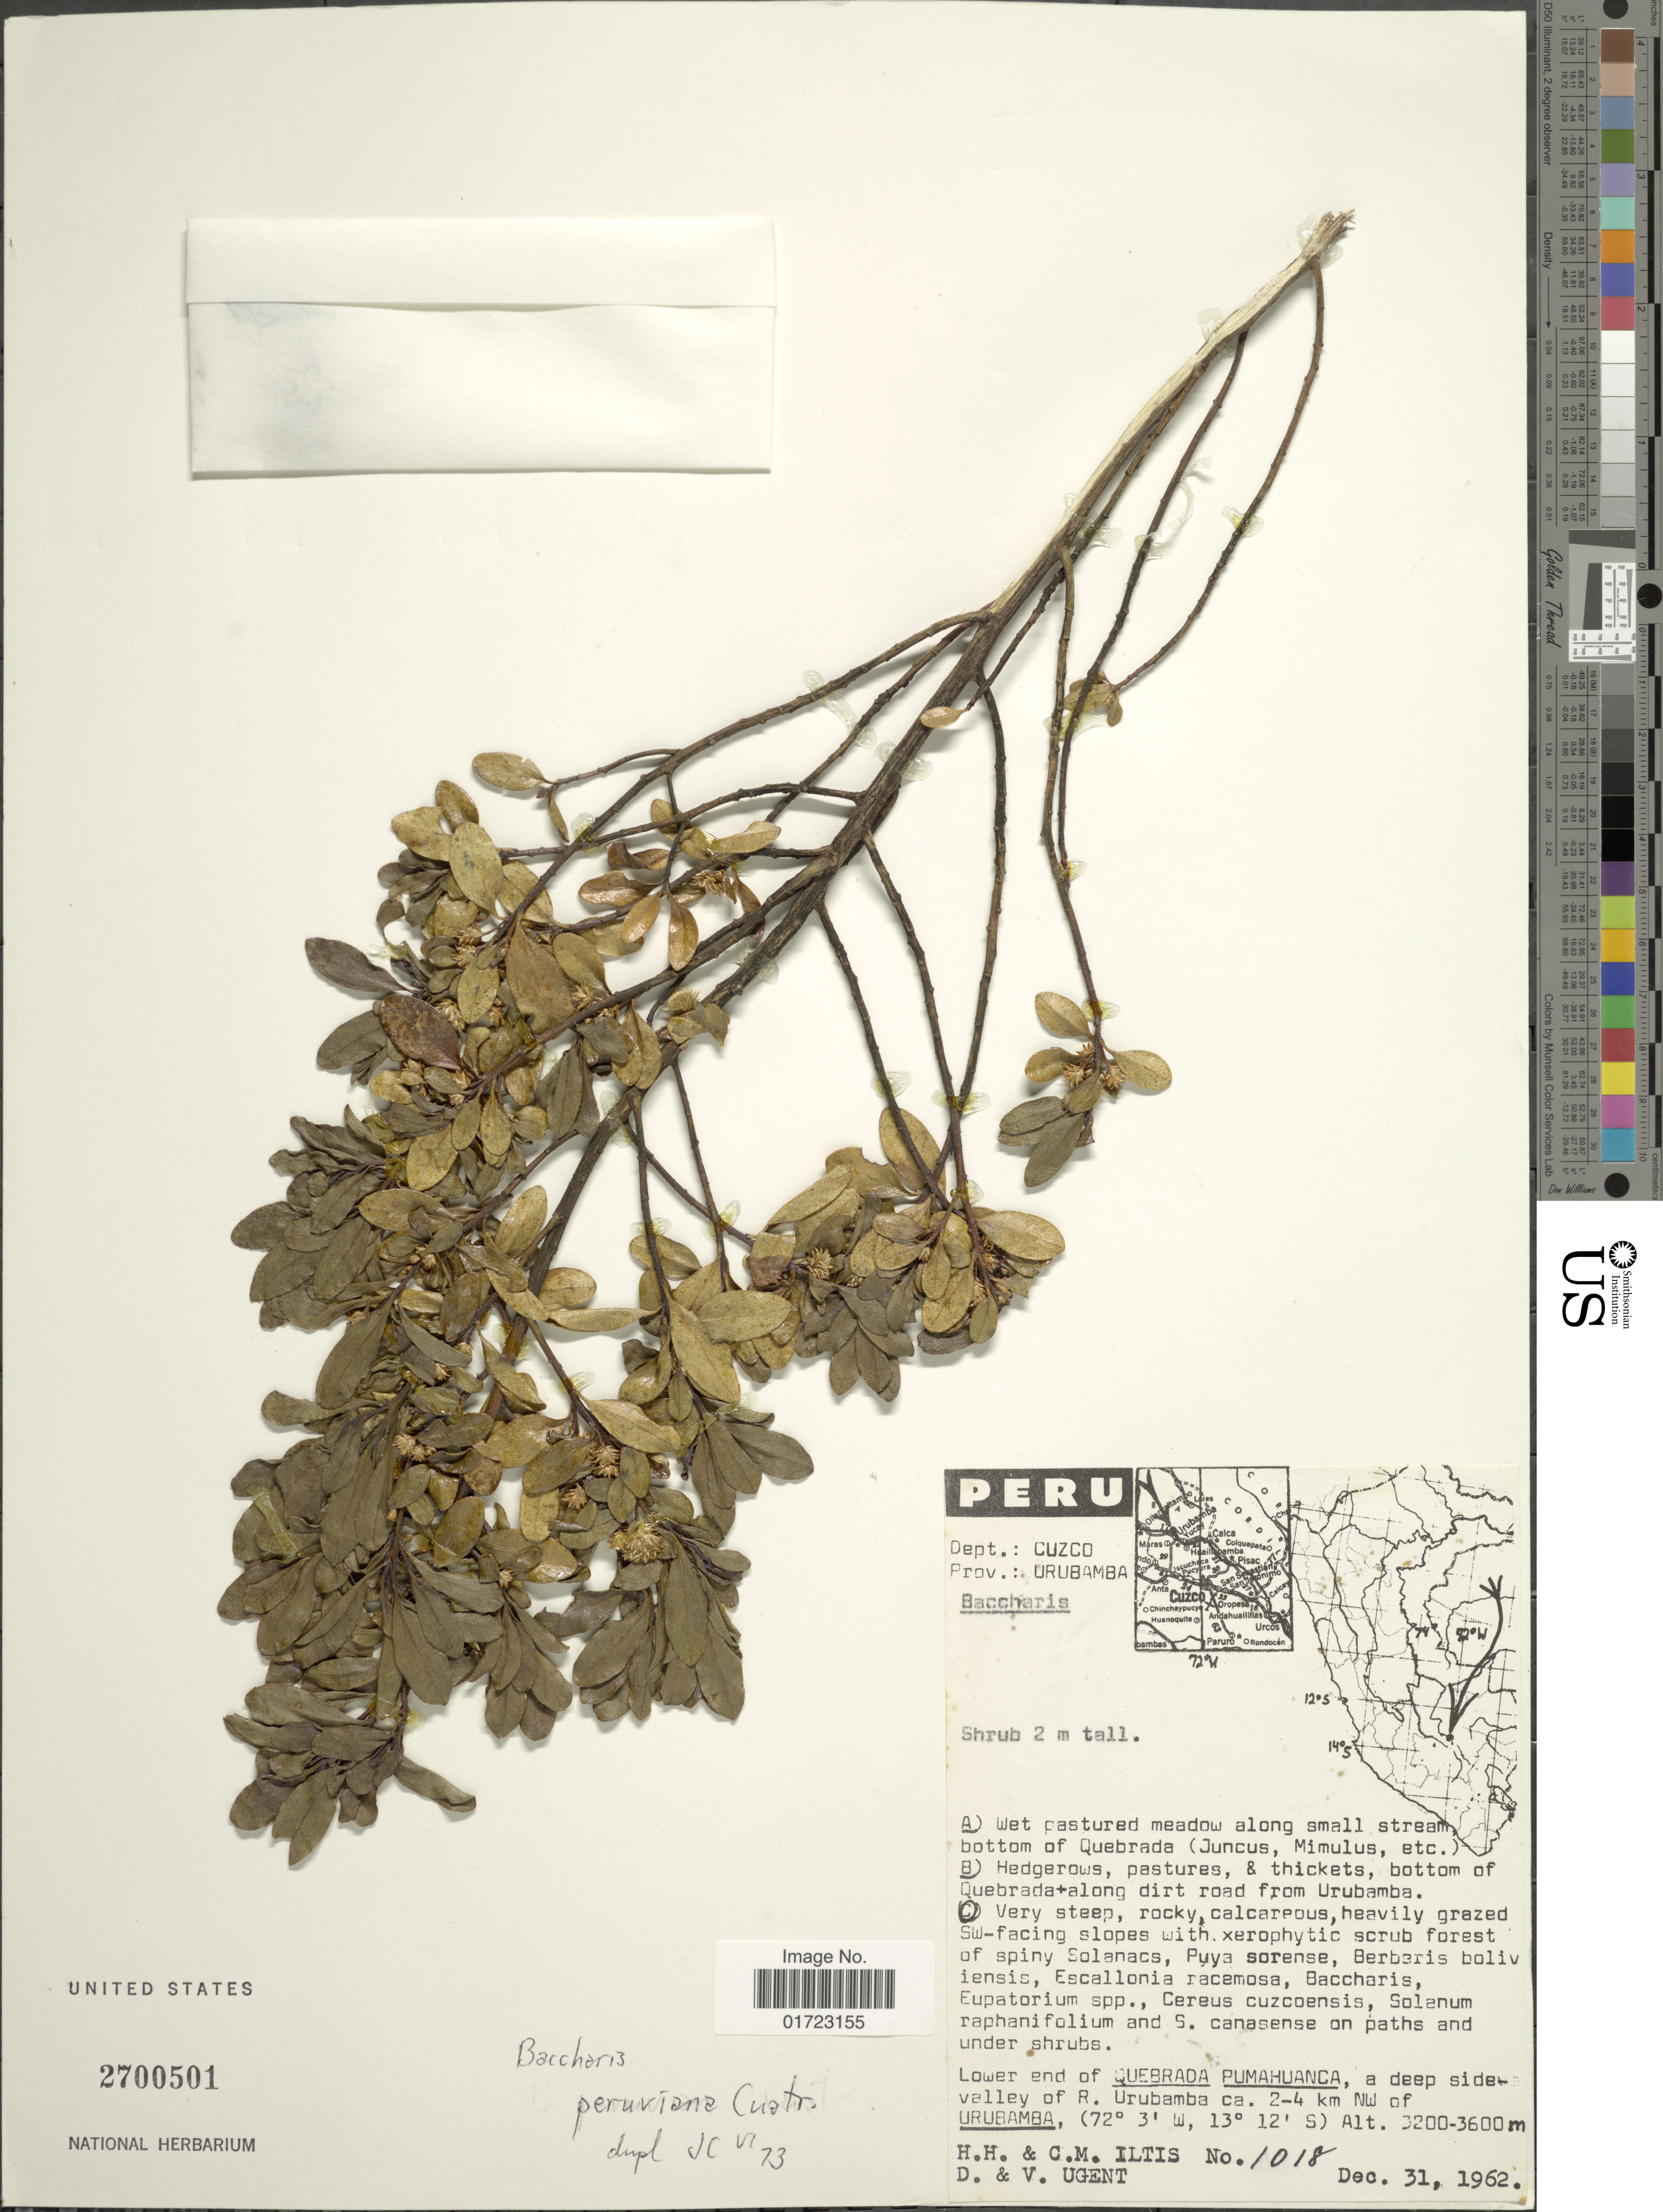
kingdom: Plantae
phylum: Tracheophyta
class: Magnoliopsida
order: Asterales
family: Asteraceae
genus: Baccharis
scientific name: Baccharis peruviana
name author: Cuatrec.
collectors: H. H. Iltis, C. M Iltis, D. Ugent & V. Ugent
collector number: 1018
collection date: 1962-12-31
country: Peru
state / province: Cusco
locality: Prov. Urubamba. Lower end of Quebrada Pumahuanca, a deepside valley of R. urubamba ca. 2-4 NW of Urubamba.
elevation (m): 3200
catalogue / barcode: US 2700501